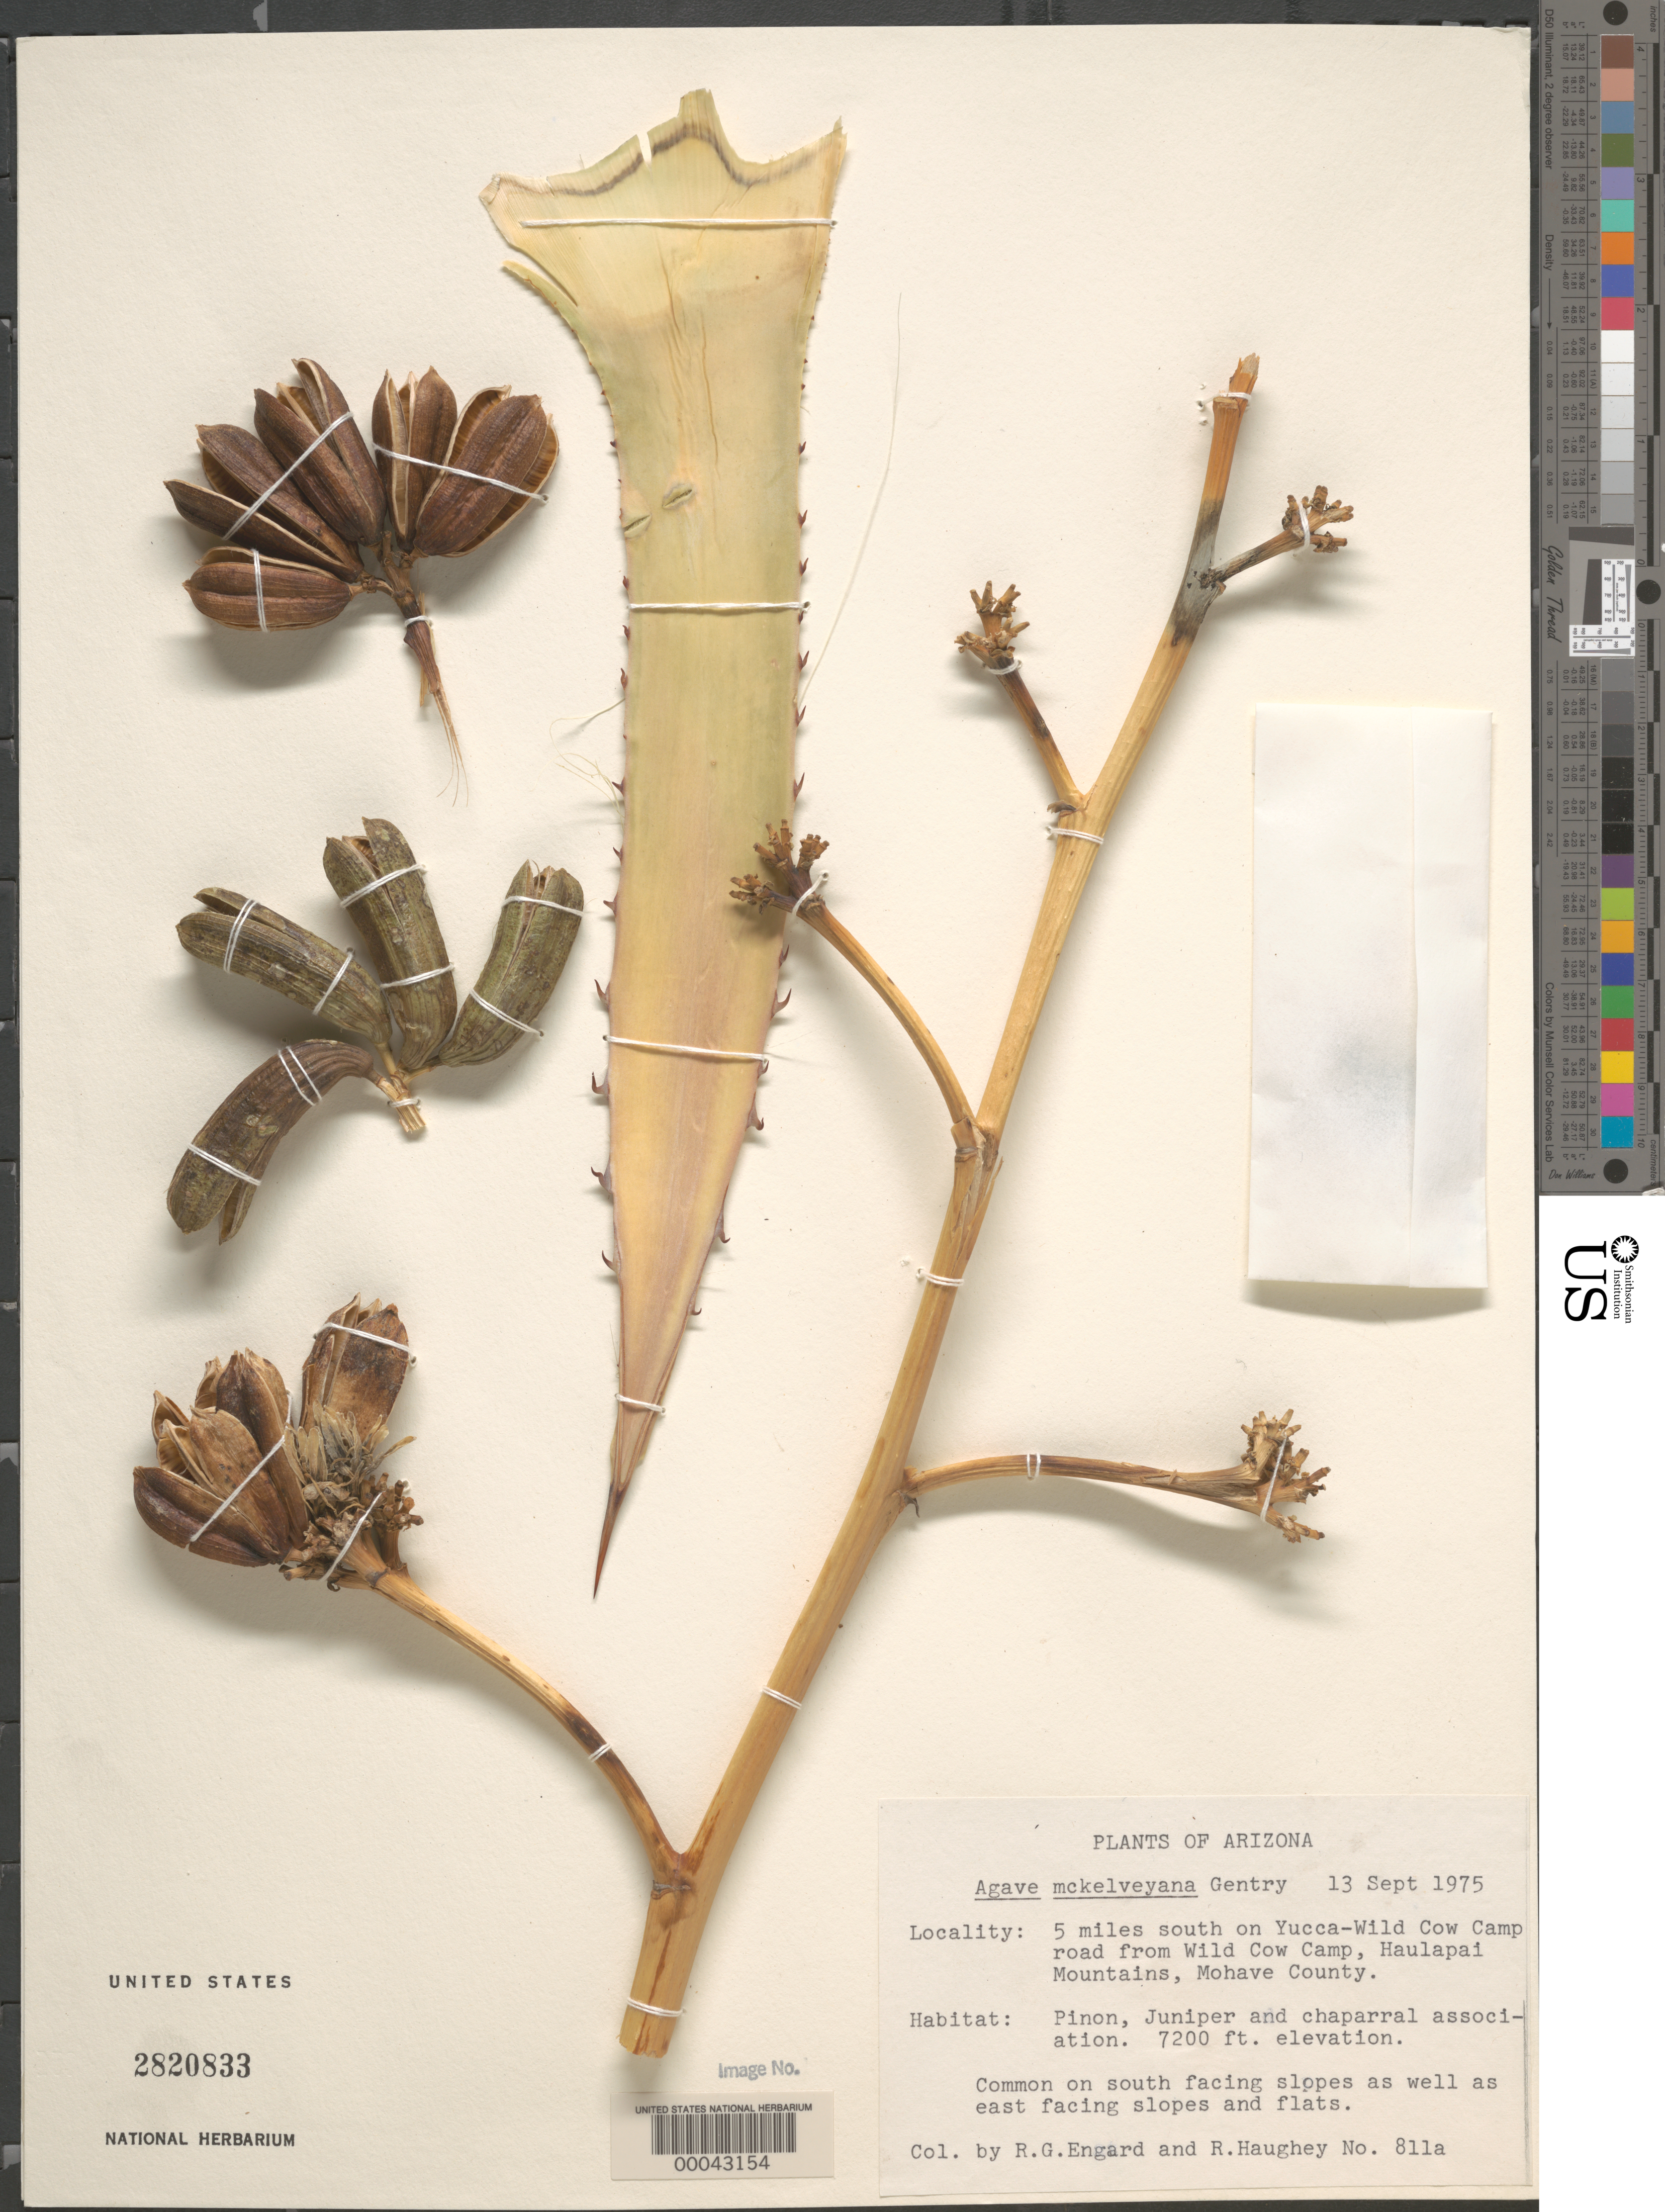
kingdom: Plantae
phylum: Tracheophyta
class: Liliopsida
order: Asparagales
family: Asparagaceae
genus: Agave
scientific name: Agave mckelveyana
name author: Gentry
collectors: R. Engard & R. Haughey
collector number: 811a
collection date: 1975-09-13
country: United States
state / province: Arizona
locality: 5 miles south on Yucca-Wild Cow Camp road from Wild Cow Camp, Haulapai Mountains, Mohave County. Common on south facing slopes as well as east facing slopes and flats.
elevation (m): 2195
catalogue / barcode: US 2820833